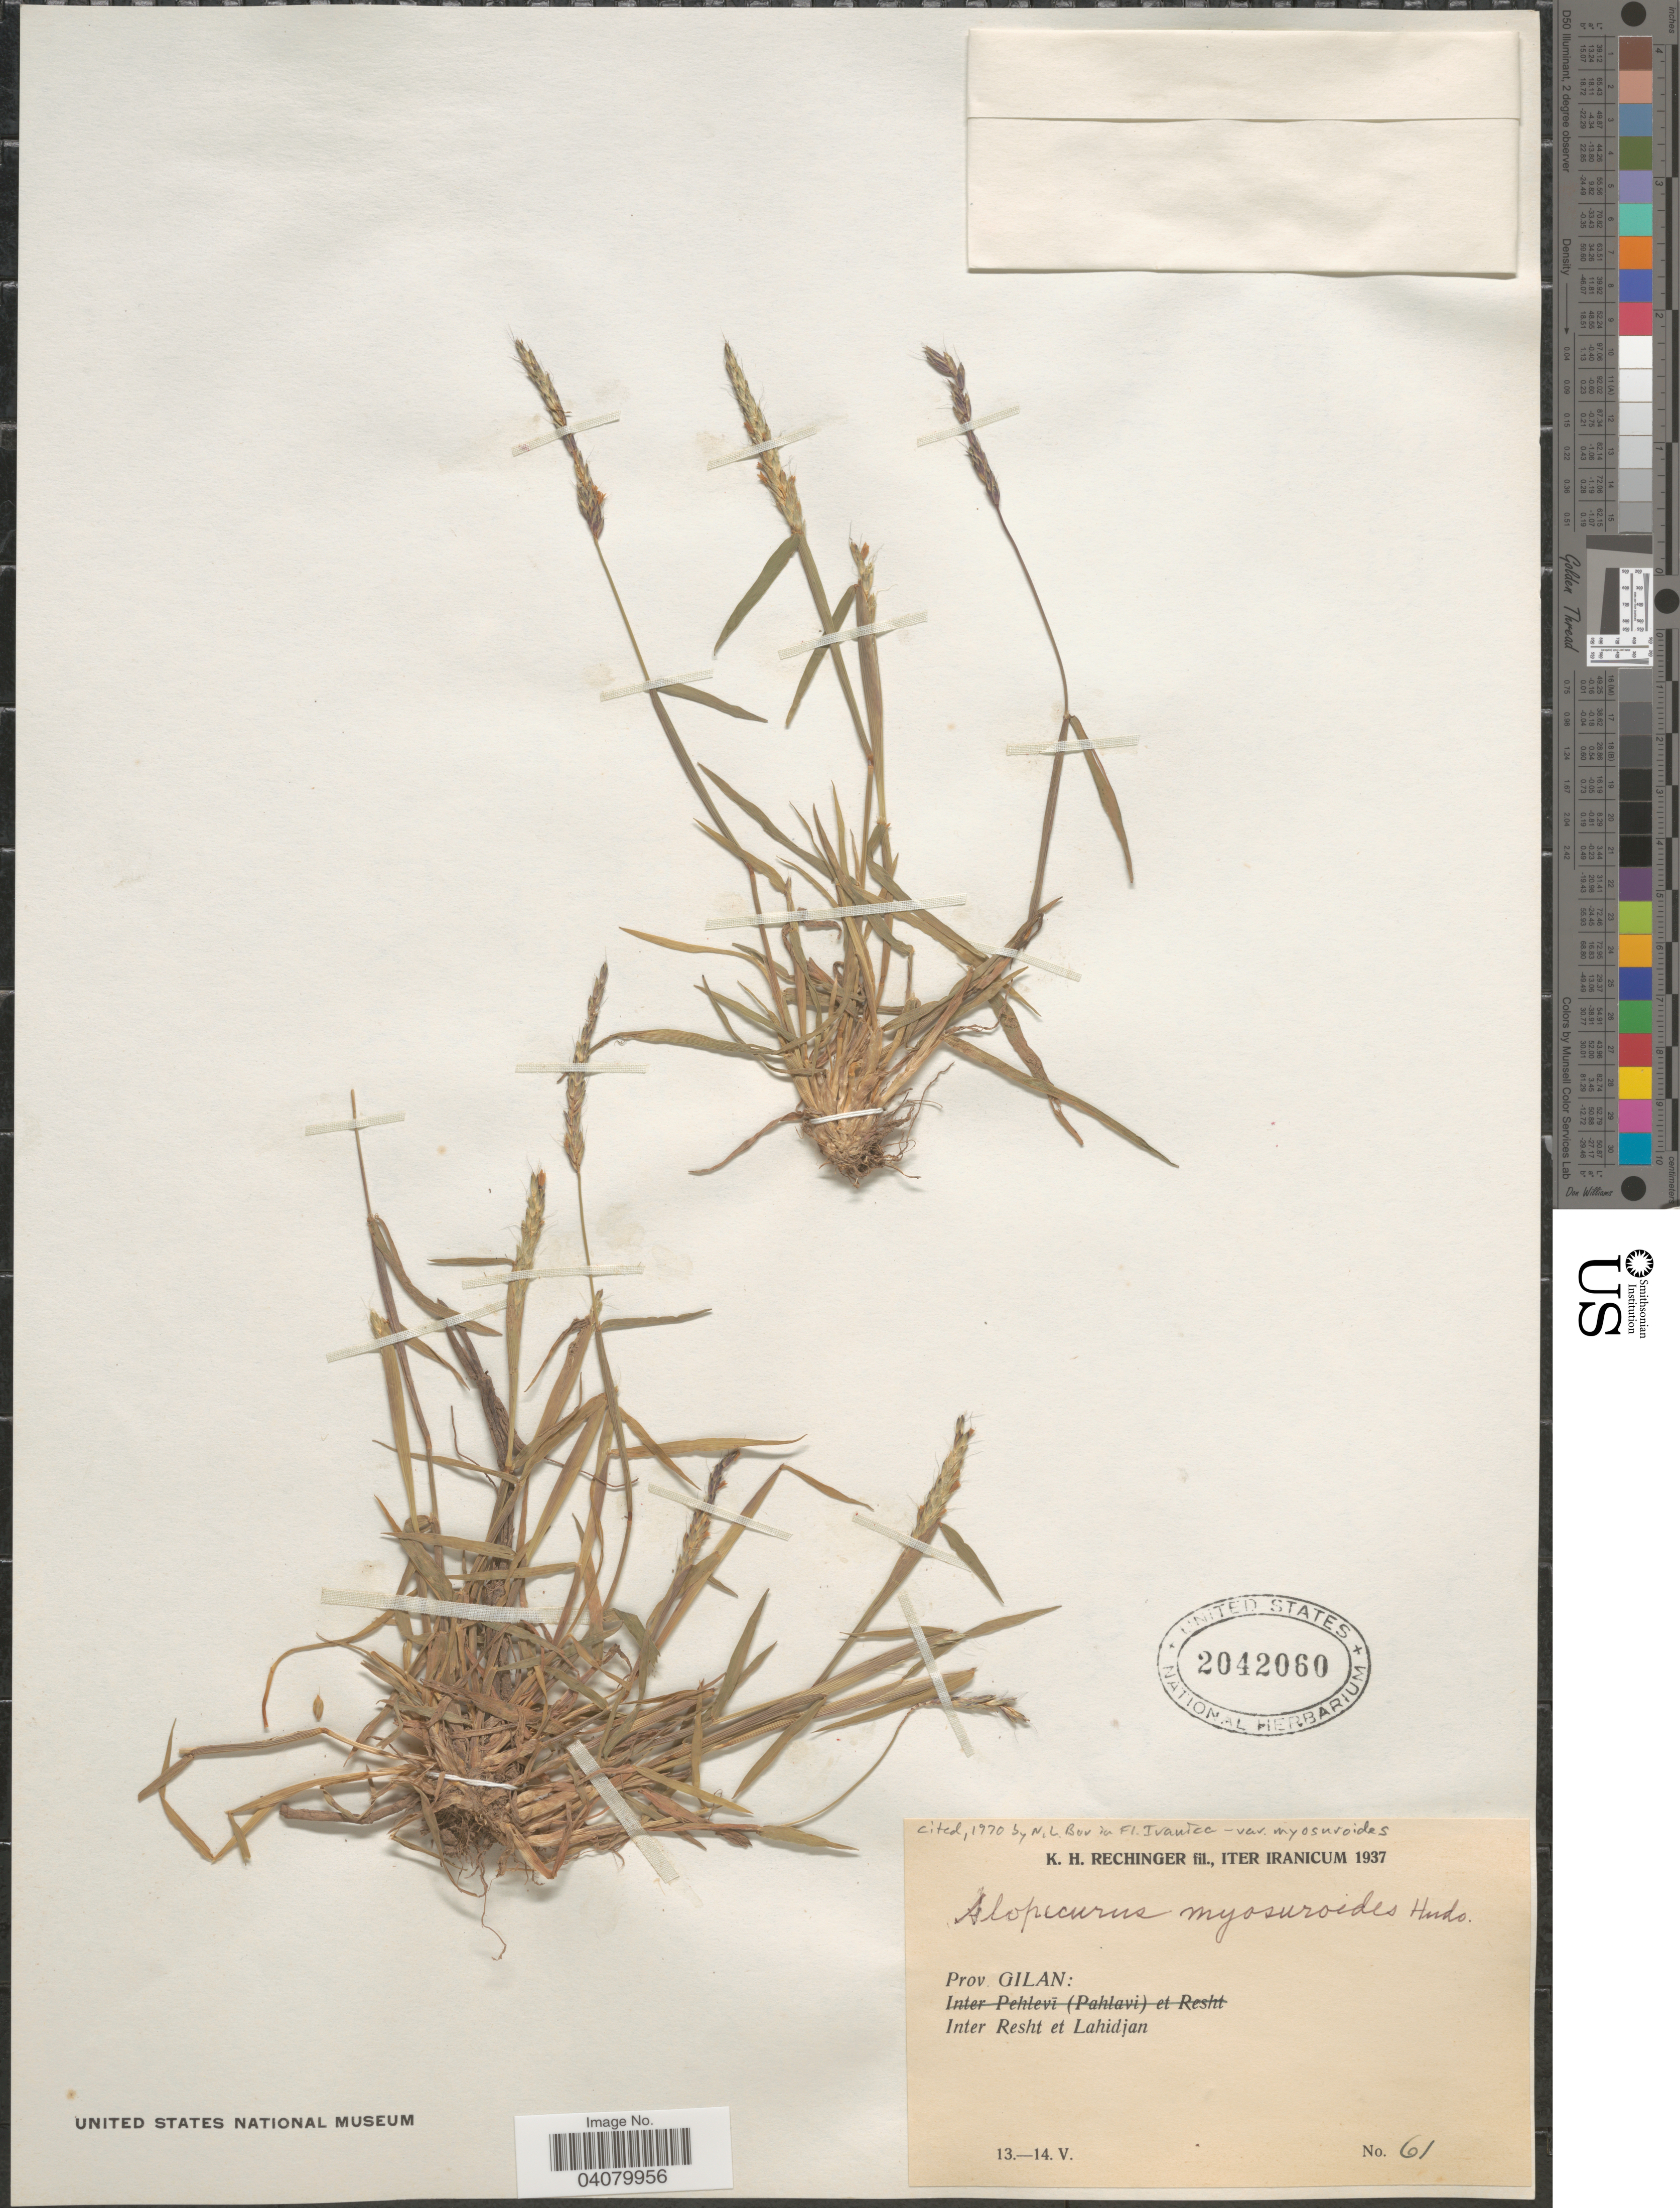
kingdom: Plantae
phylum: Tracheophyta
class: Liliopsida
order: Poales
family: Poaceae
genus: Alopecurus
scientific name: Alopecurus myosuroides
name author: Huds.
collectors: K. H. Rechinger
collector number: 61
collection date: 1937-05-13/1937-05-14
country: Iran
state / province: Gilan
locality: Iter Iranicum 1937. Inter Resht et Lahidjan.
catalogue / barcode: US 2042060